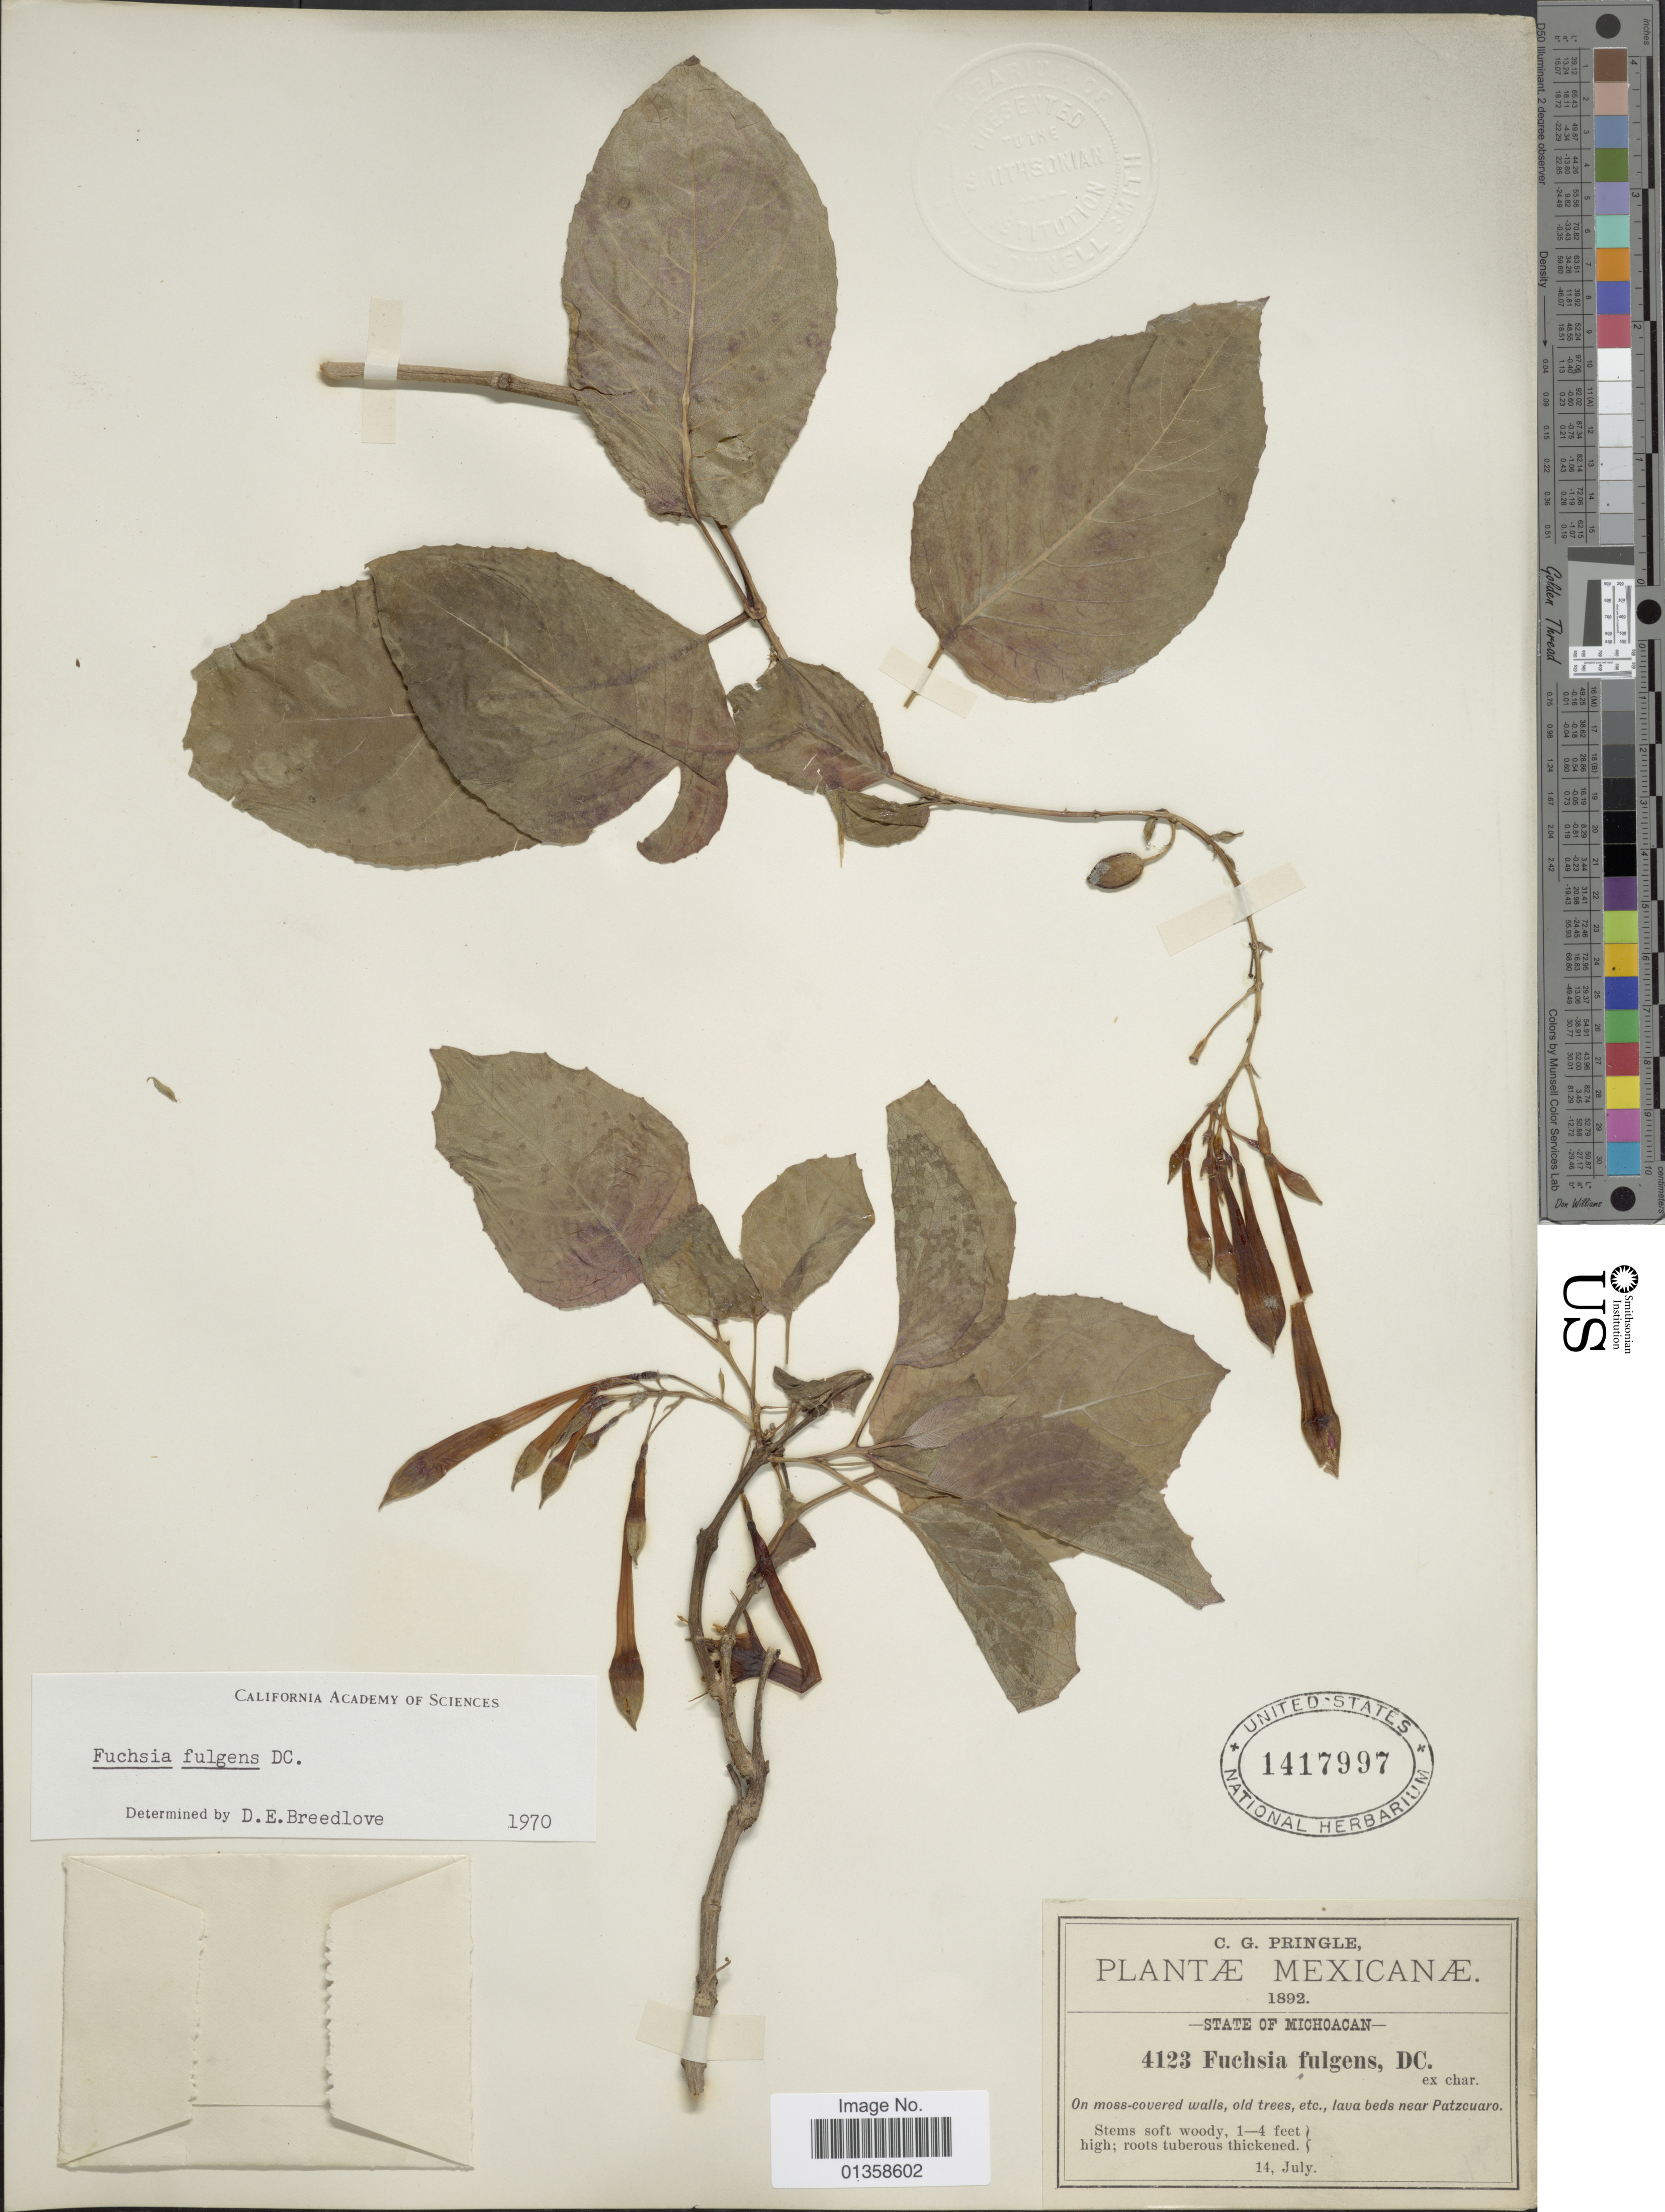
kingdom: Plantae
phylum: Tracheophyta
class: Magnoliopsida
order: Myrtales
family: Onagraceae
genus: Fuchsia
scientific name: Fuchsia fulgens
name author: DC.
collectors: C. G. Pringle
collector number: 4123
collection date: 1892-07-14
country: Mexico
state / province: Michoacán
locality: Lava beds near Patzcuaro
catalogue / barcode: US 1417997